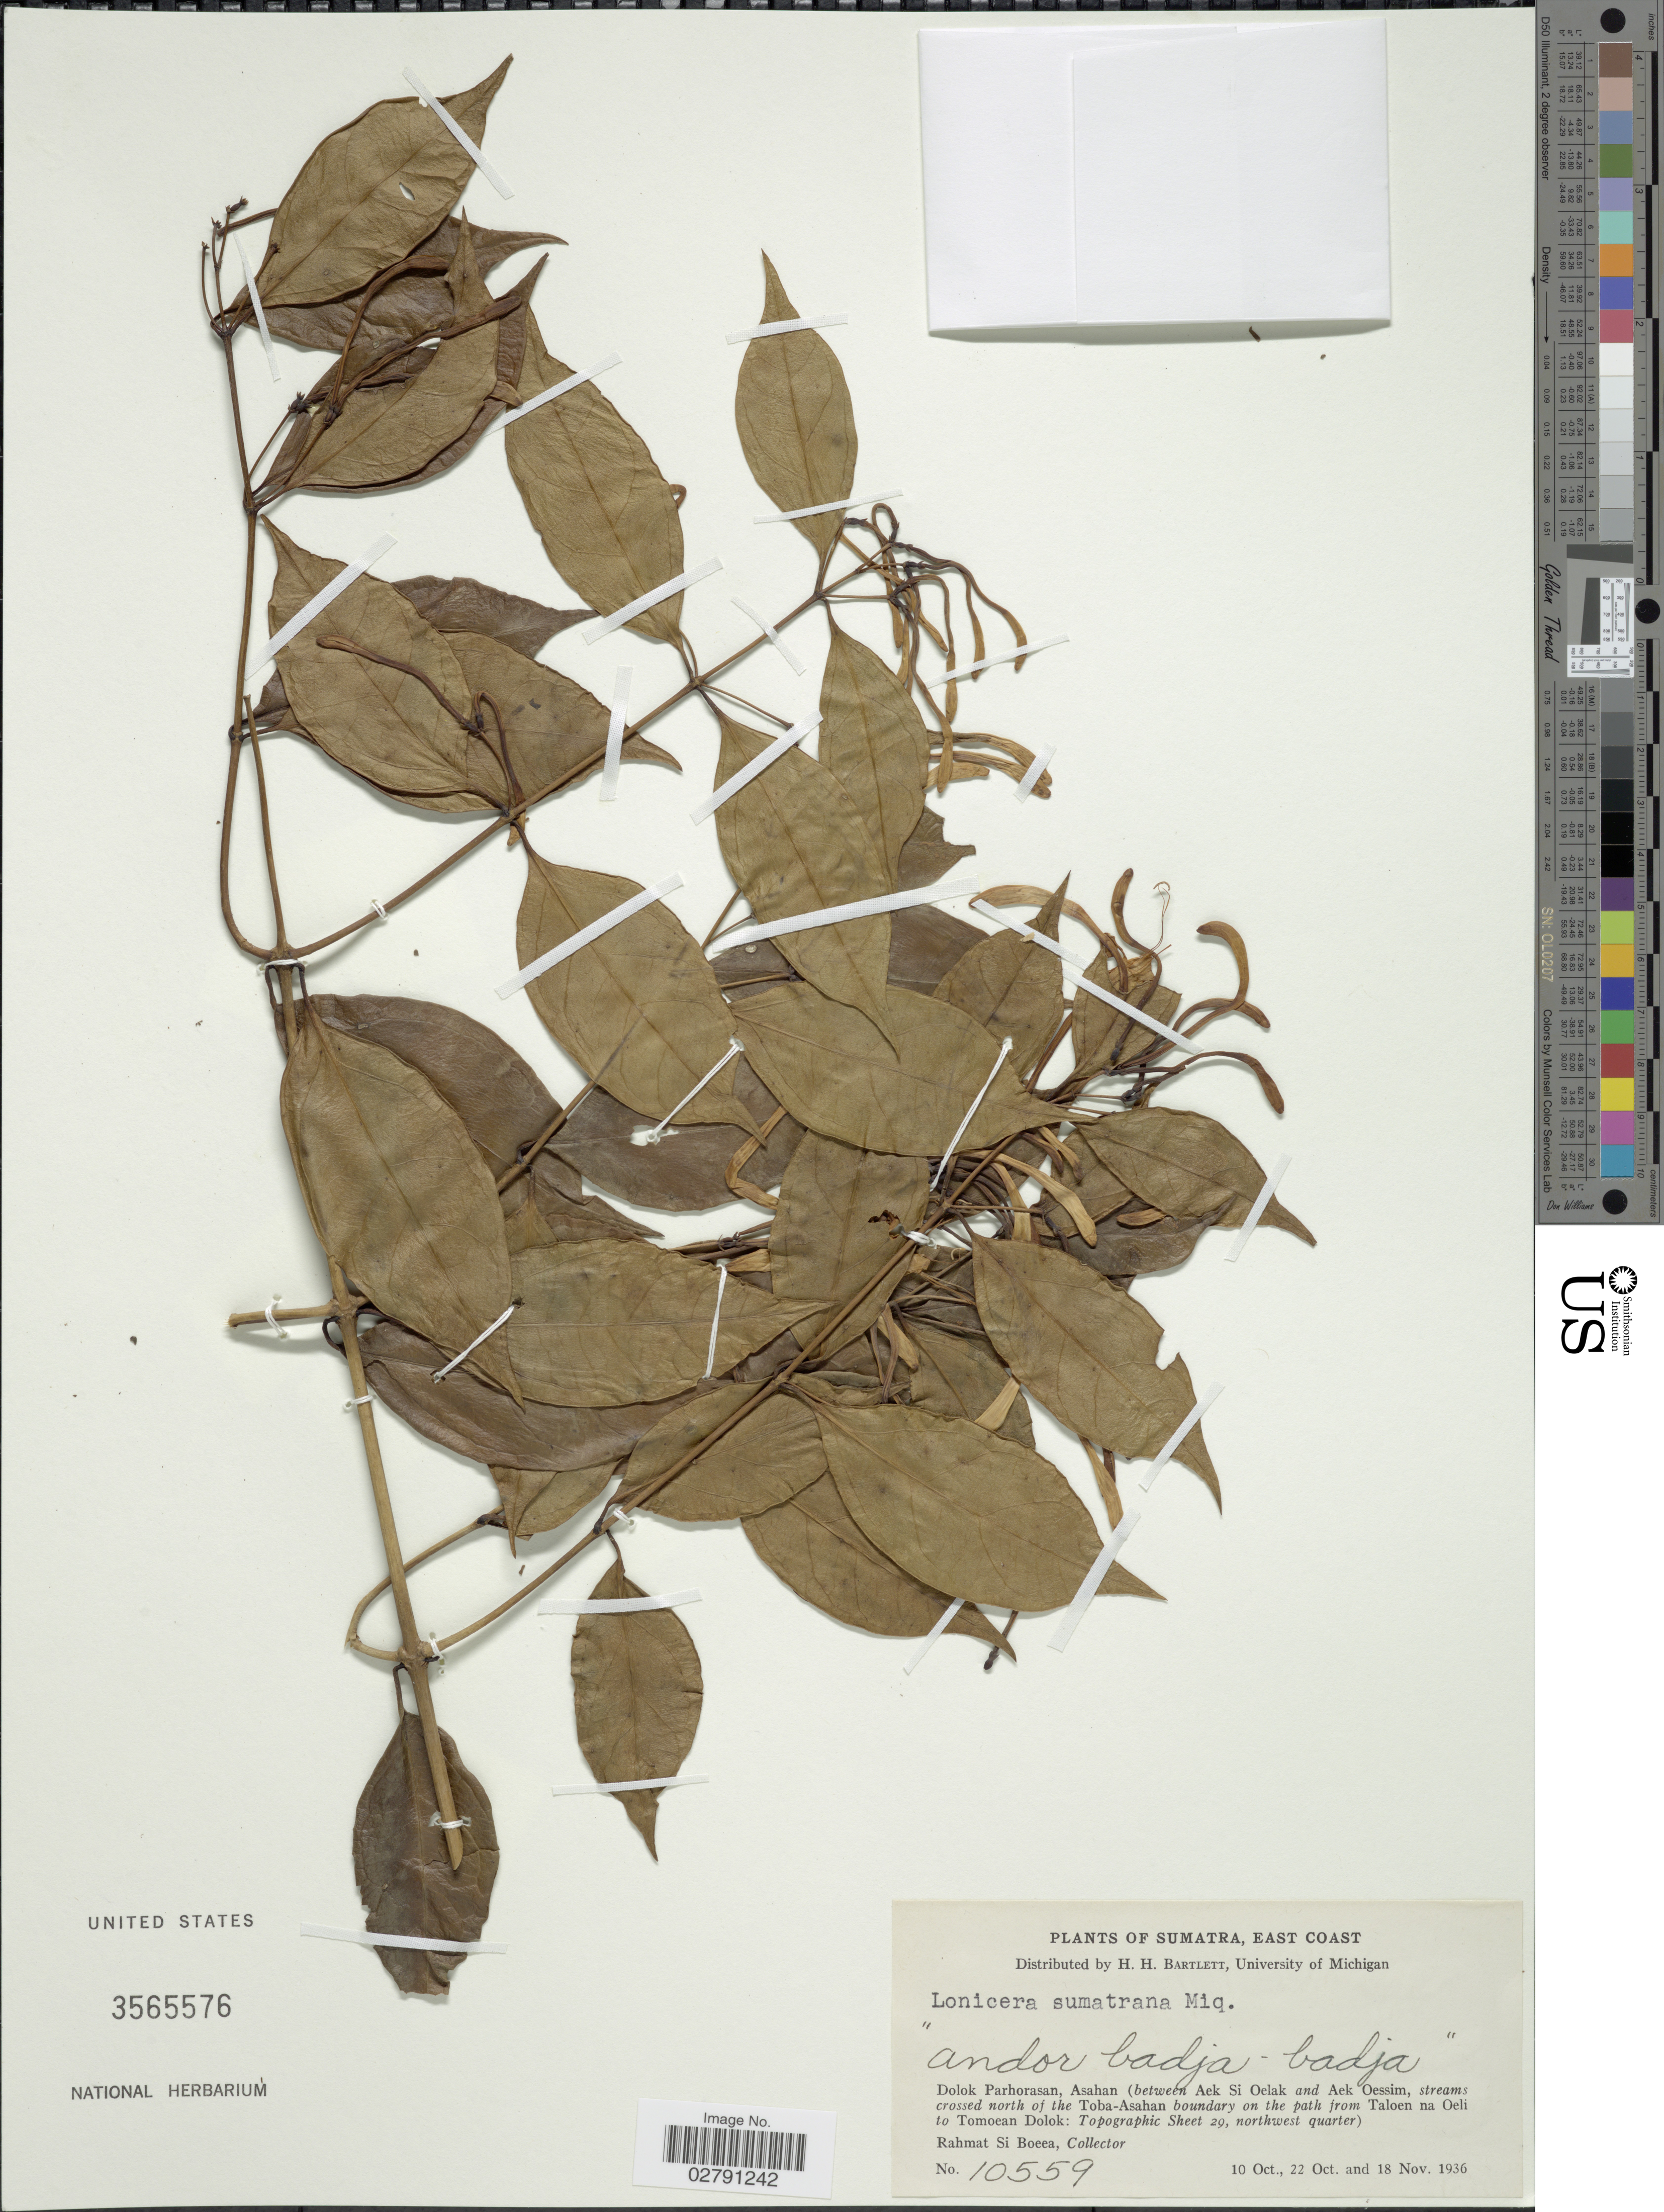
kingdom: Plantae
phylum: Tracheophyta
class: Magnoliopsida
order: Dipsacales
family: Caprifoliaceae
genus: Lonicera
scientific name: Lonicera sumatrana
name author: Miq.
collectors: Rahmat Si Boeea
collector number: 10559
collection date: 1936-10-10/1936-11-18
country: Indonesia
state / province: Sumatra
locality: Sumatra, East Coast. Dolok Parhorasan, Asahan (between Aek Si Oelak and Aek Oessim, streams crossed north of the Toba-Asahan boundary on the path from Taloen na Oeli to Tomoean Dolok: Topographic Sheet 29, northwest quarter).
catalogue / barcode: US 3565576